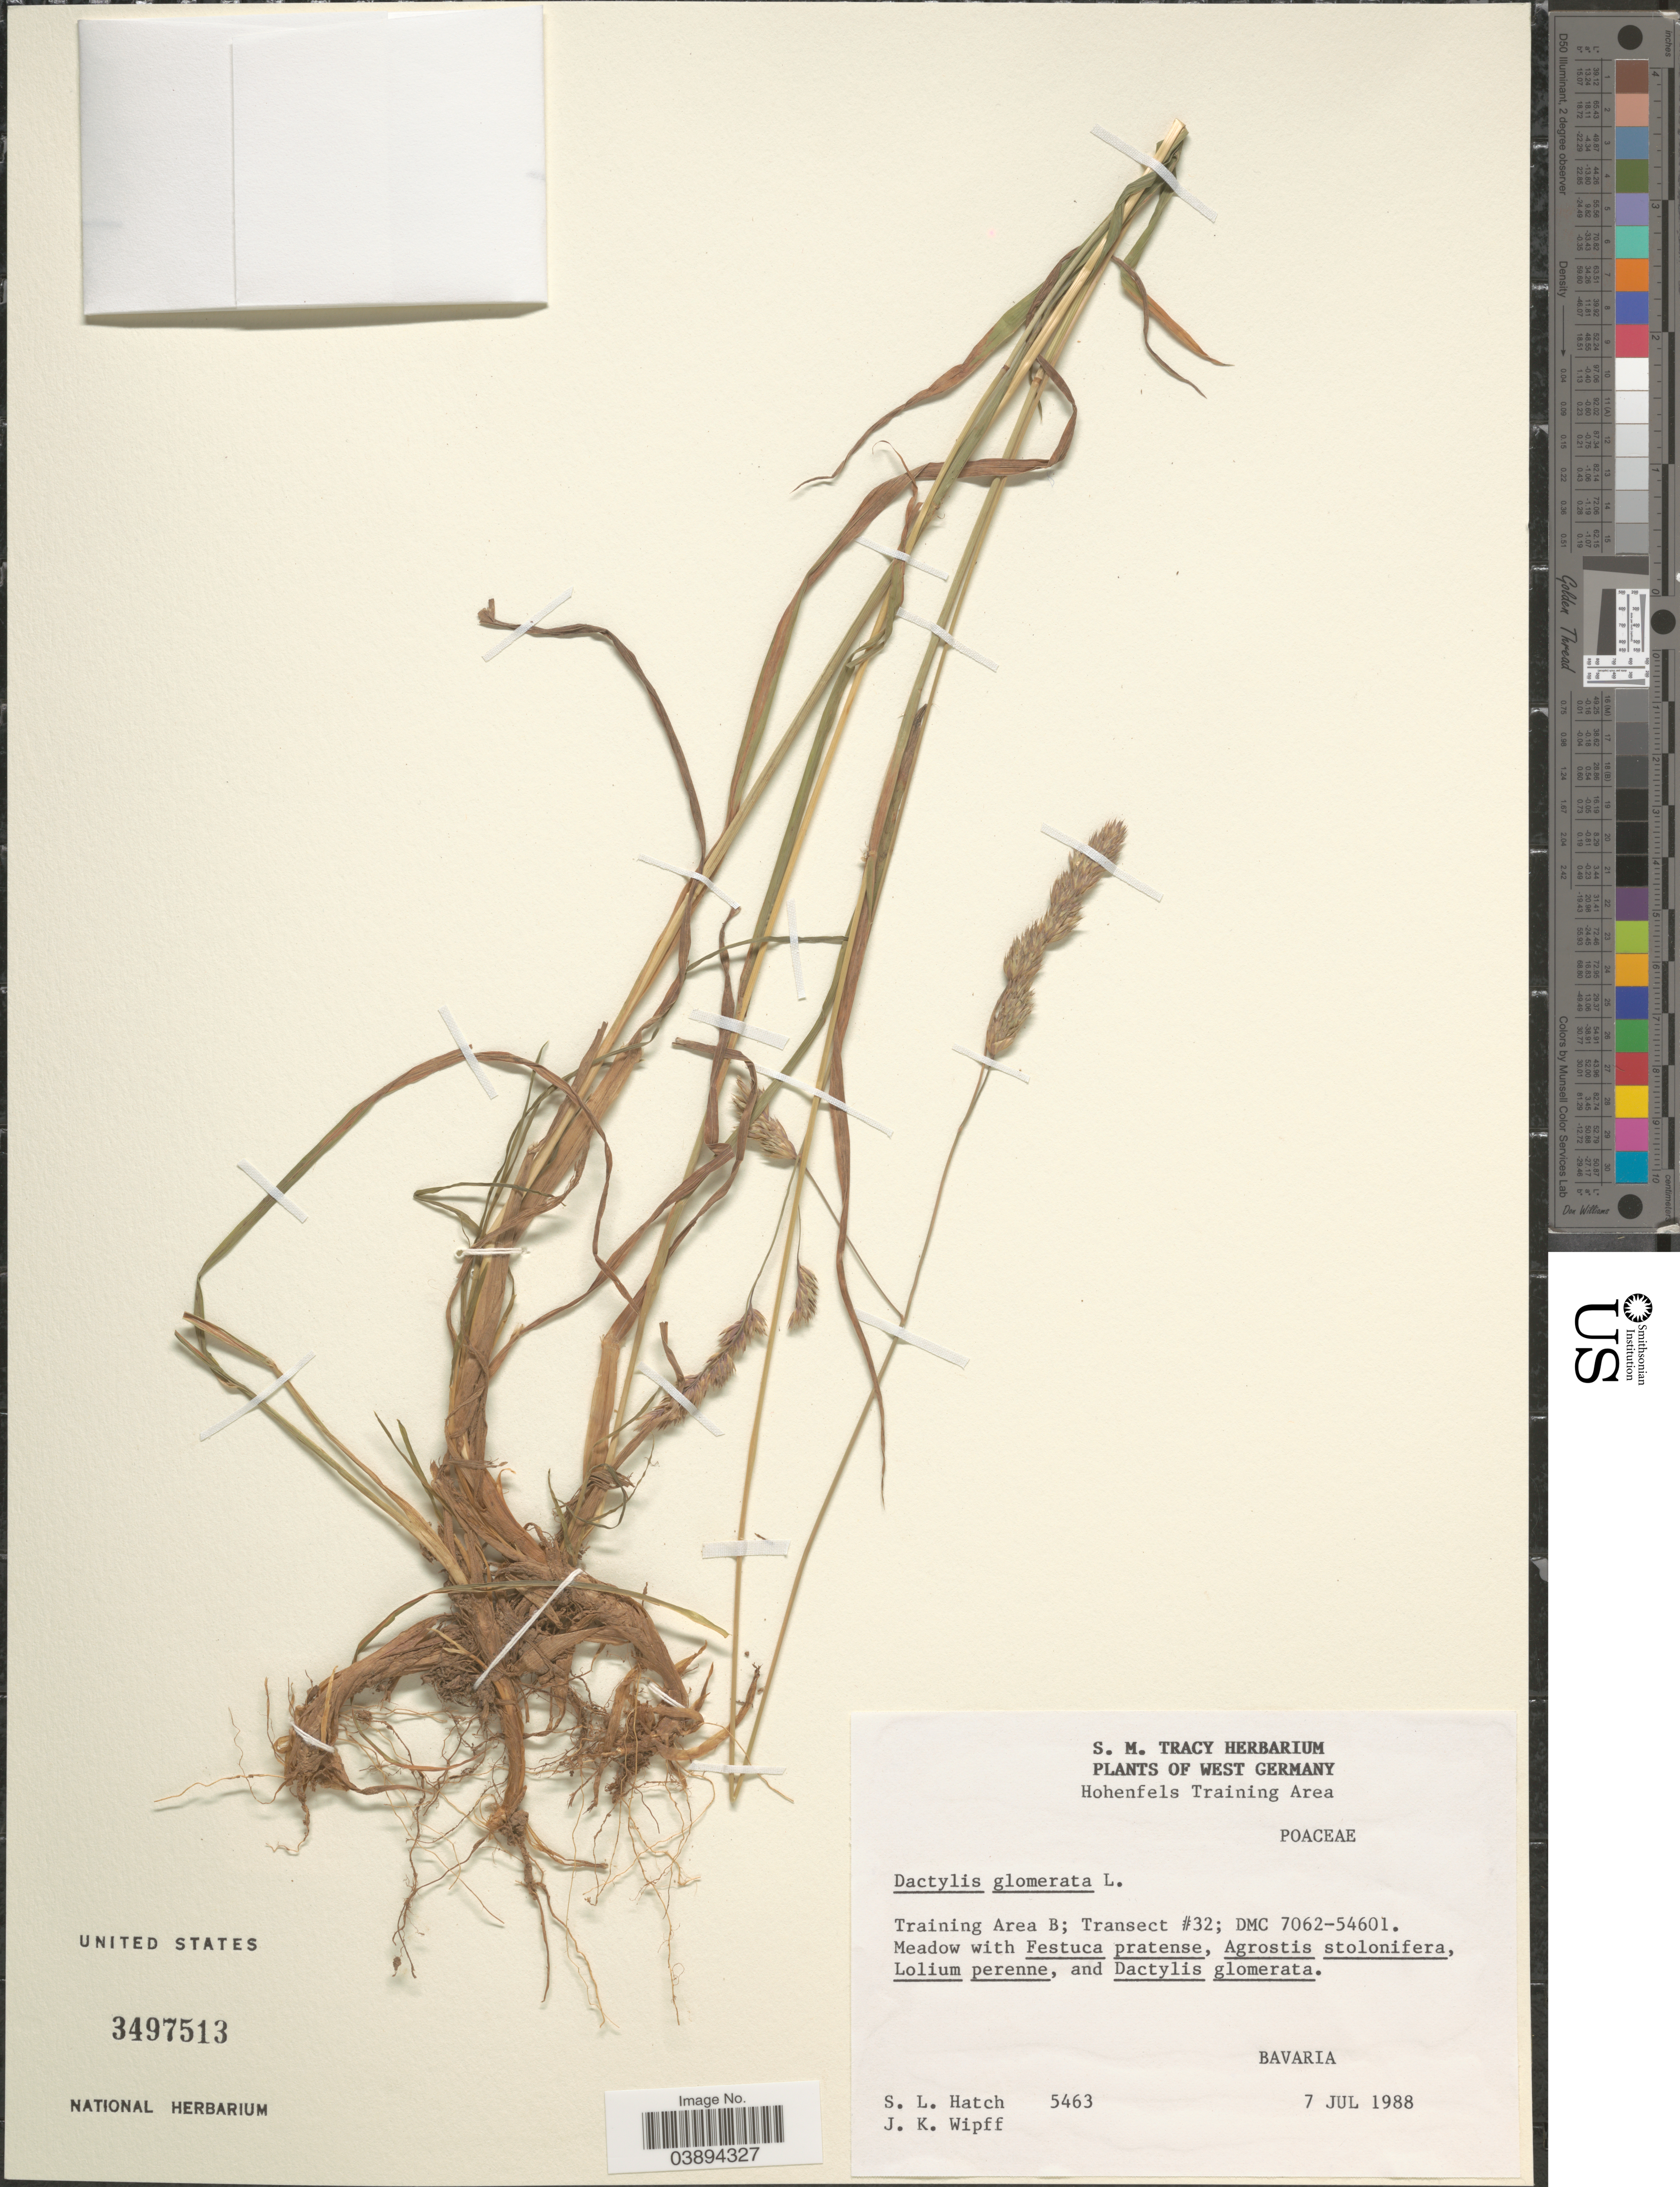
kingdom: Plantae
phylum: Tracheophyta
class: Liliopsida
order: Poales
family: Poaceae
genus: Dactylis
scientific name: Dactylis glomerata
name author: L.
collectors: S. Hatch & J. K. Wipff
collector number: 5463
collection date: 1988-07-07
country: Germany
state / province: Bayern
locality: West of Germany. Hohenfels Training Area. Training Area B; Transect #32; DMC 7062-54601. Bavaria.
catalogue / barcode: US 3497513